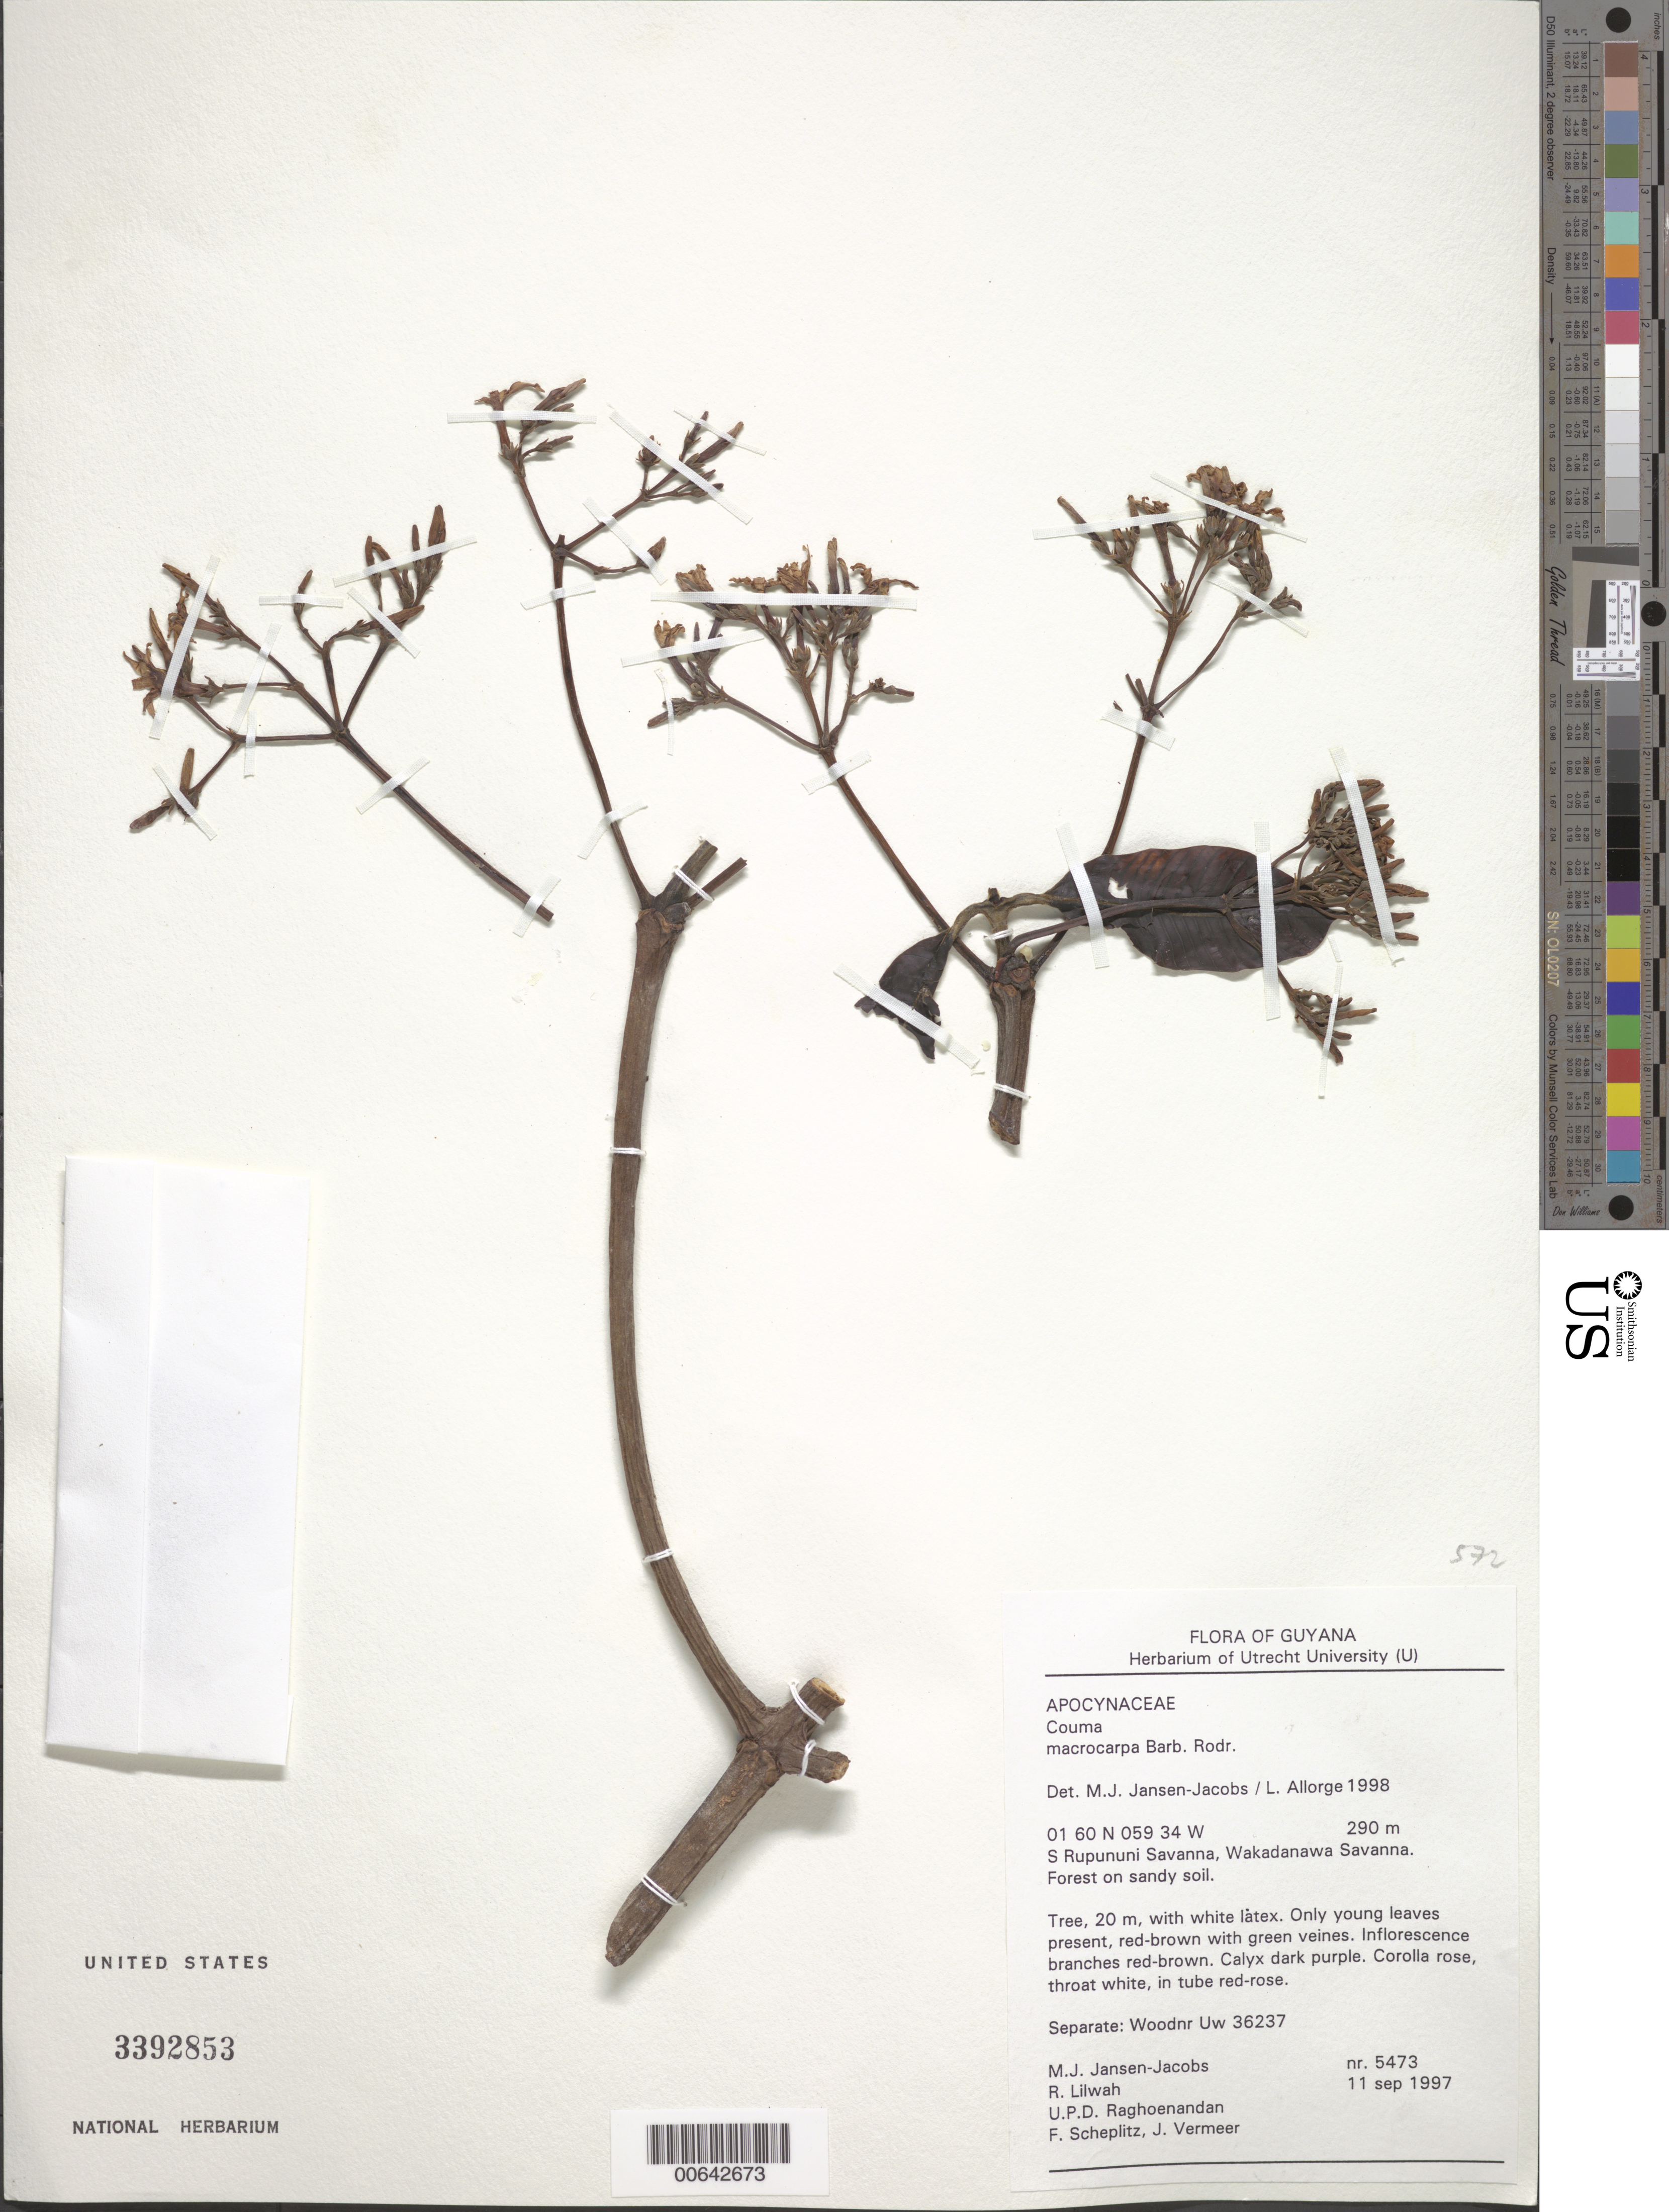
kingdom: Plantae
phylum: Tracheophyta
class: Magnoliopsida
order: Gentianales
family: Apocynaceae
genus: Couma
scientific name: Couma macrocarpa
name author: Barb. Rodr.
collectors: M. J. Jansen-Jacobs, R. Lilwah, U. Raghoenandan, F. Scheplitz & J. Vermeer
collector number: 5473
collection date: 1997-09-11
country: Guyana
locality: S Rupununi Savanna, Wakadanawa Savanna.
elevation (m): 290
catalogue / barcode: US 3392853